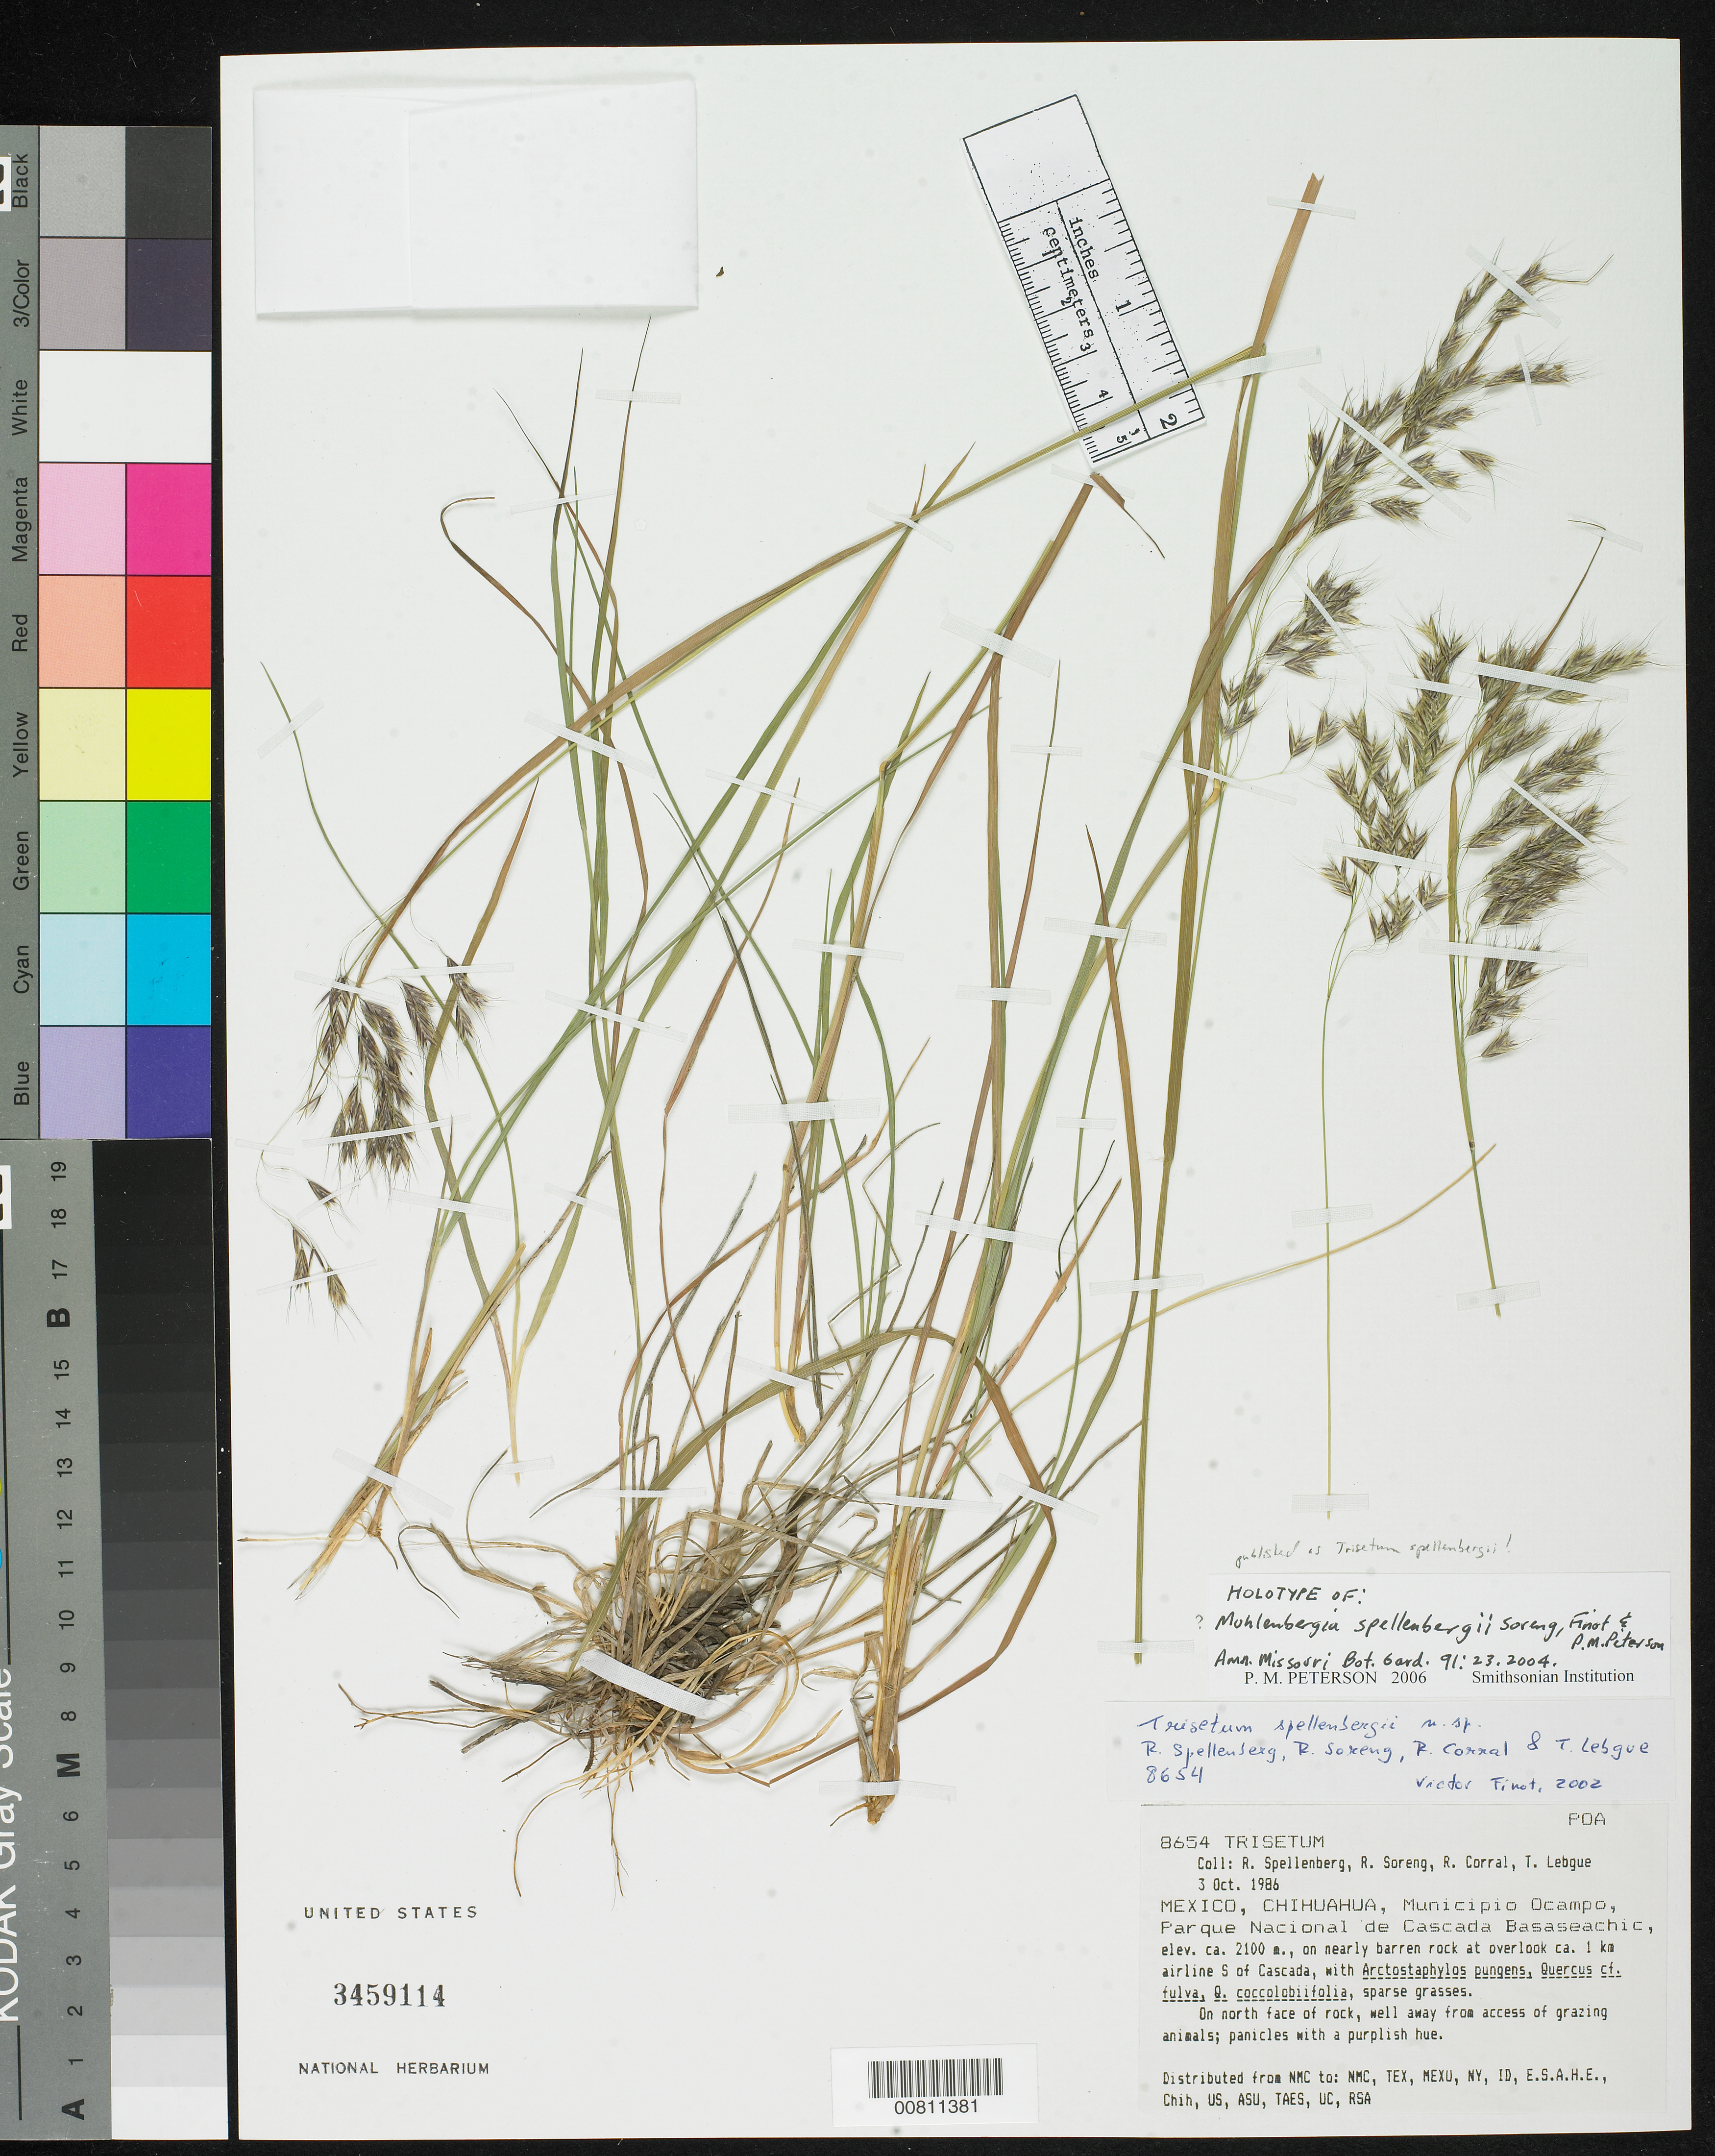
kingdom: Plantae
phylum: Tracheophyta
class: Liliopsida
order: Poales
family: Poaceae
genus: Trisetum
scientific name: Trisetum spellenbergii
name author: Soreng & et al.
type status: Holotype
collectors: R. W. Spellenberg, R. J. Soreng, R. Corral & T. Lebgue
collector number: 8654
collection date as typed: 03 Oct 1986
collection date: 1986-10-03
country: Mexico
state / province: Chihuahua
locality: Municipio Ocampo, Parque nacional de Cascada Basaseachic, on nearly barren rock at overlook ca. 1 km airline S of Cascada.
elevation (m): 2100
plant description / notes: Specimen annotated as "Muhlenbergia spellenbergii" but name published as Trisetum spellenbergii.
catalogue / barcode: US 3459114